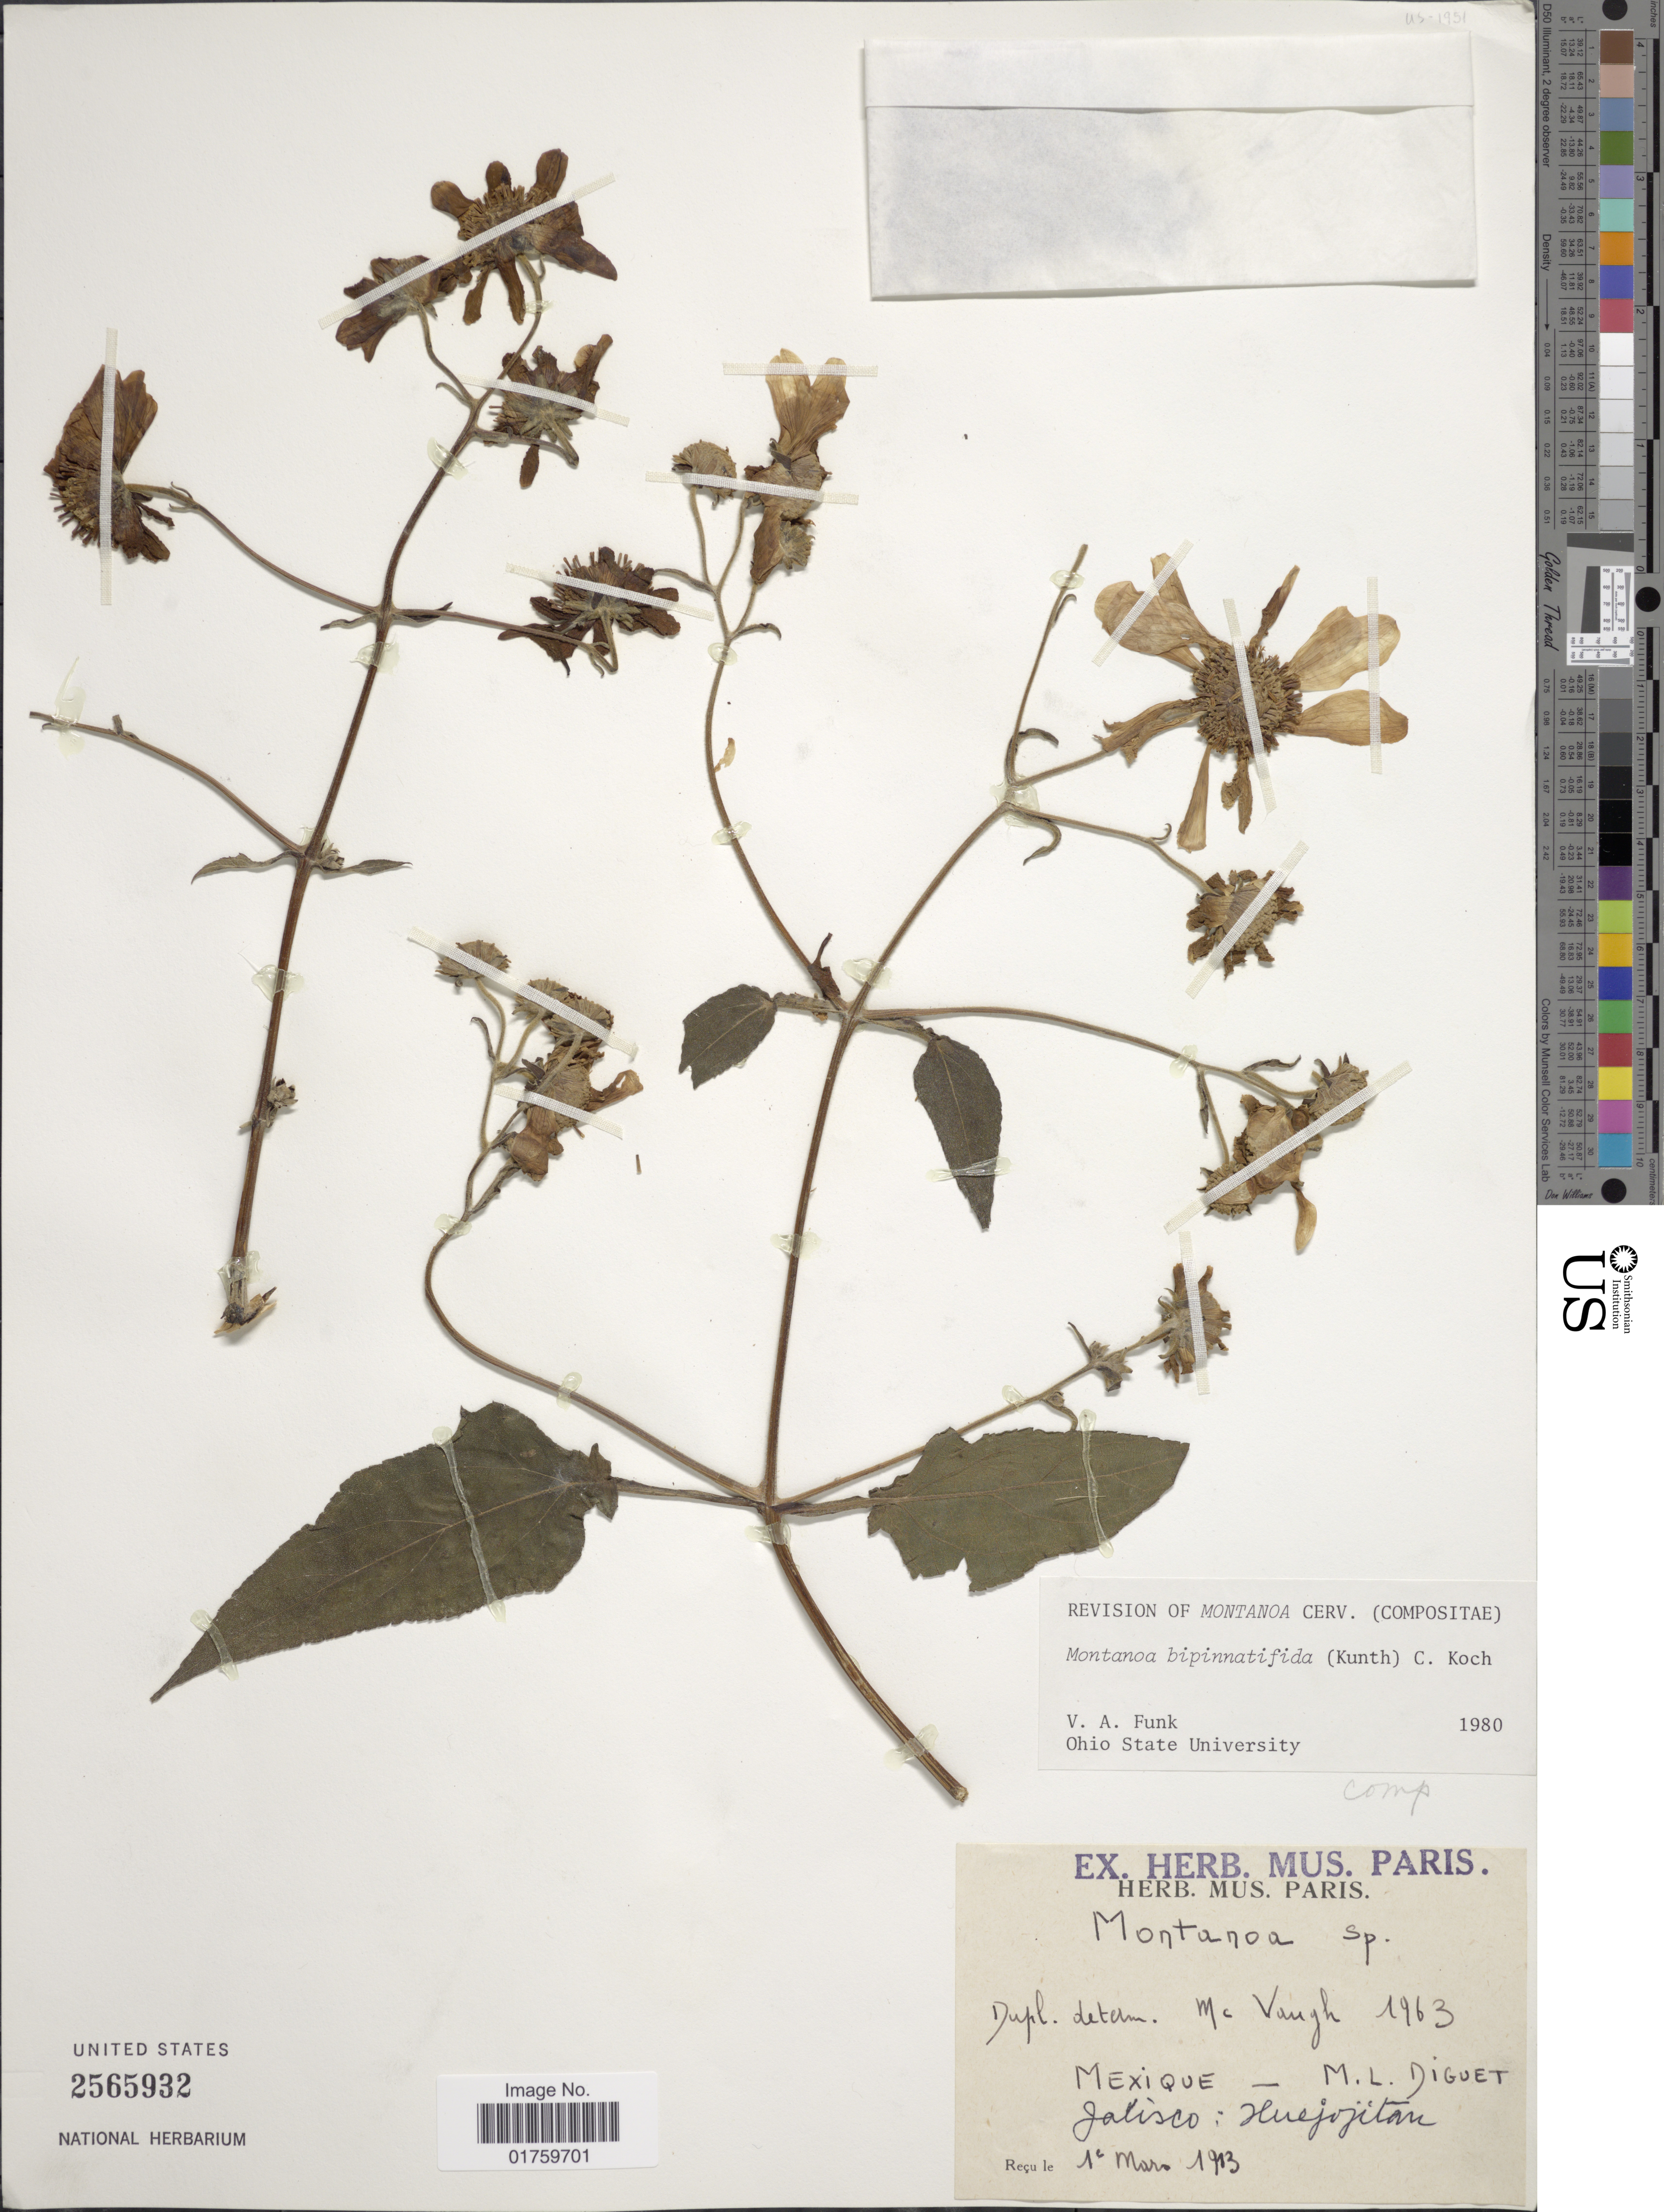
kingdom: Plantae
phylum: Tracheophyta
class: Magnoliopsida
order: Asterales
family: Asteraceae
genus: Montanoa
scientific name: Montanoa bipinnatifida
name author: (Kunth) C. Koch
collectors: M. L. Diguet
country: Mexico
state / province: Jalisco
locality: Huejotitan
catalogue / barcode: US 2565932